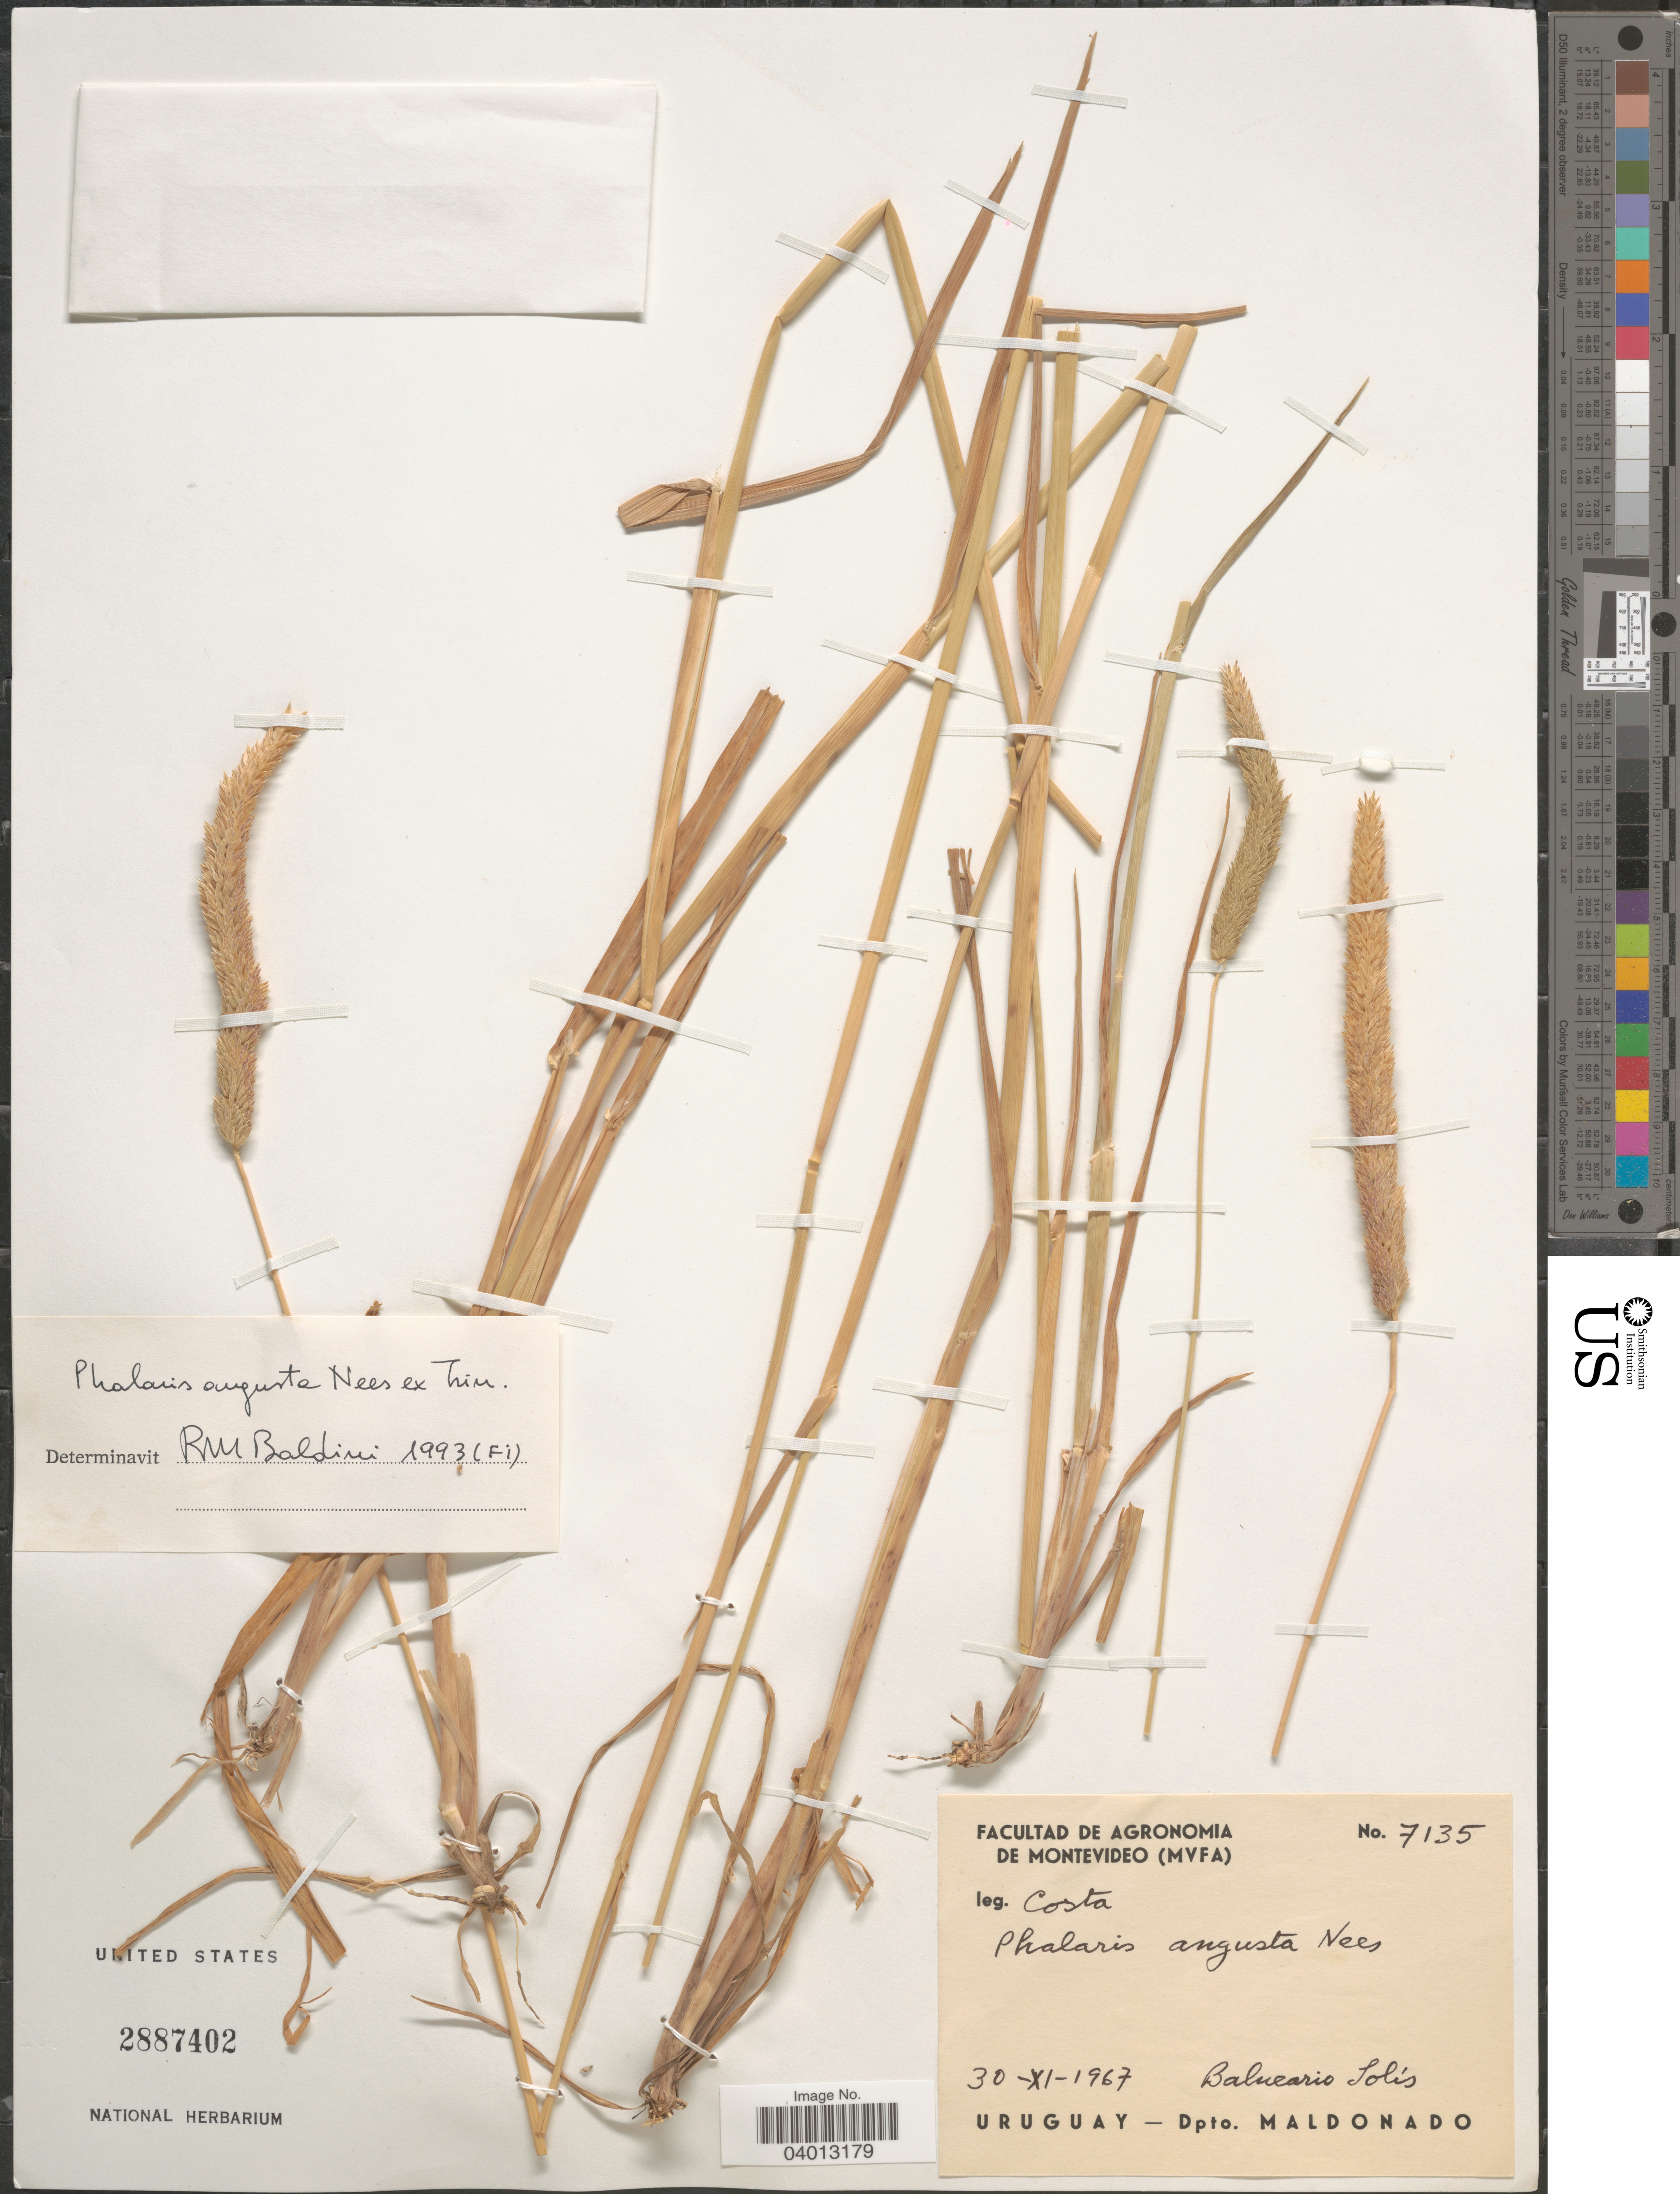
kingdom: Plantae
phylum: Tracheophyta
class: Liliopsida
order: Poales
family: Poaceae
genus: Phalaris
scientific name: Phalaris angusta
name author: Nees ex Trin.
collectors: -. Costa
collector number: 7135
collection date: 1967-11-30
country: Uruguay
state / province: Maldonado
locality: Dpto. Maldonado.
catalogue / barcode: US 2887402